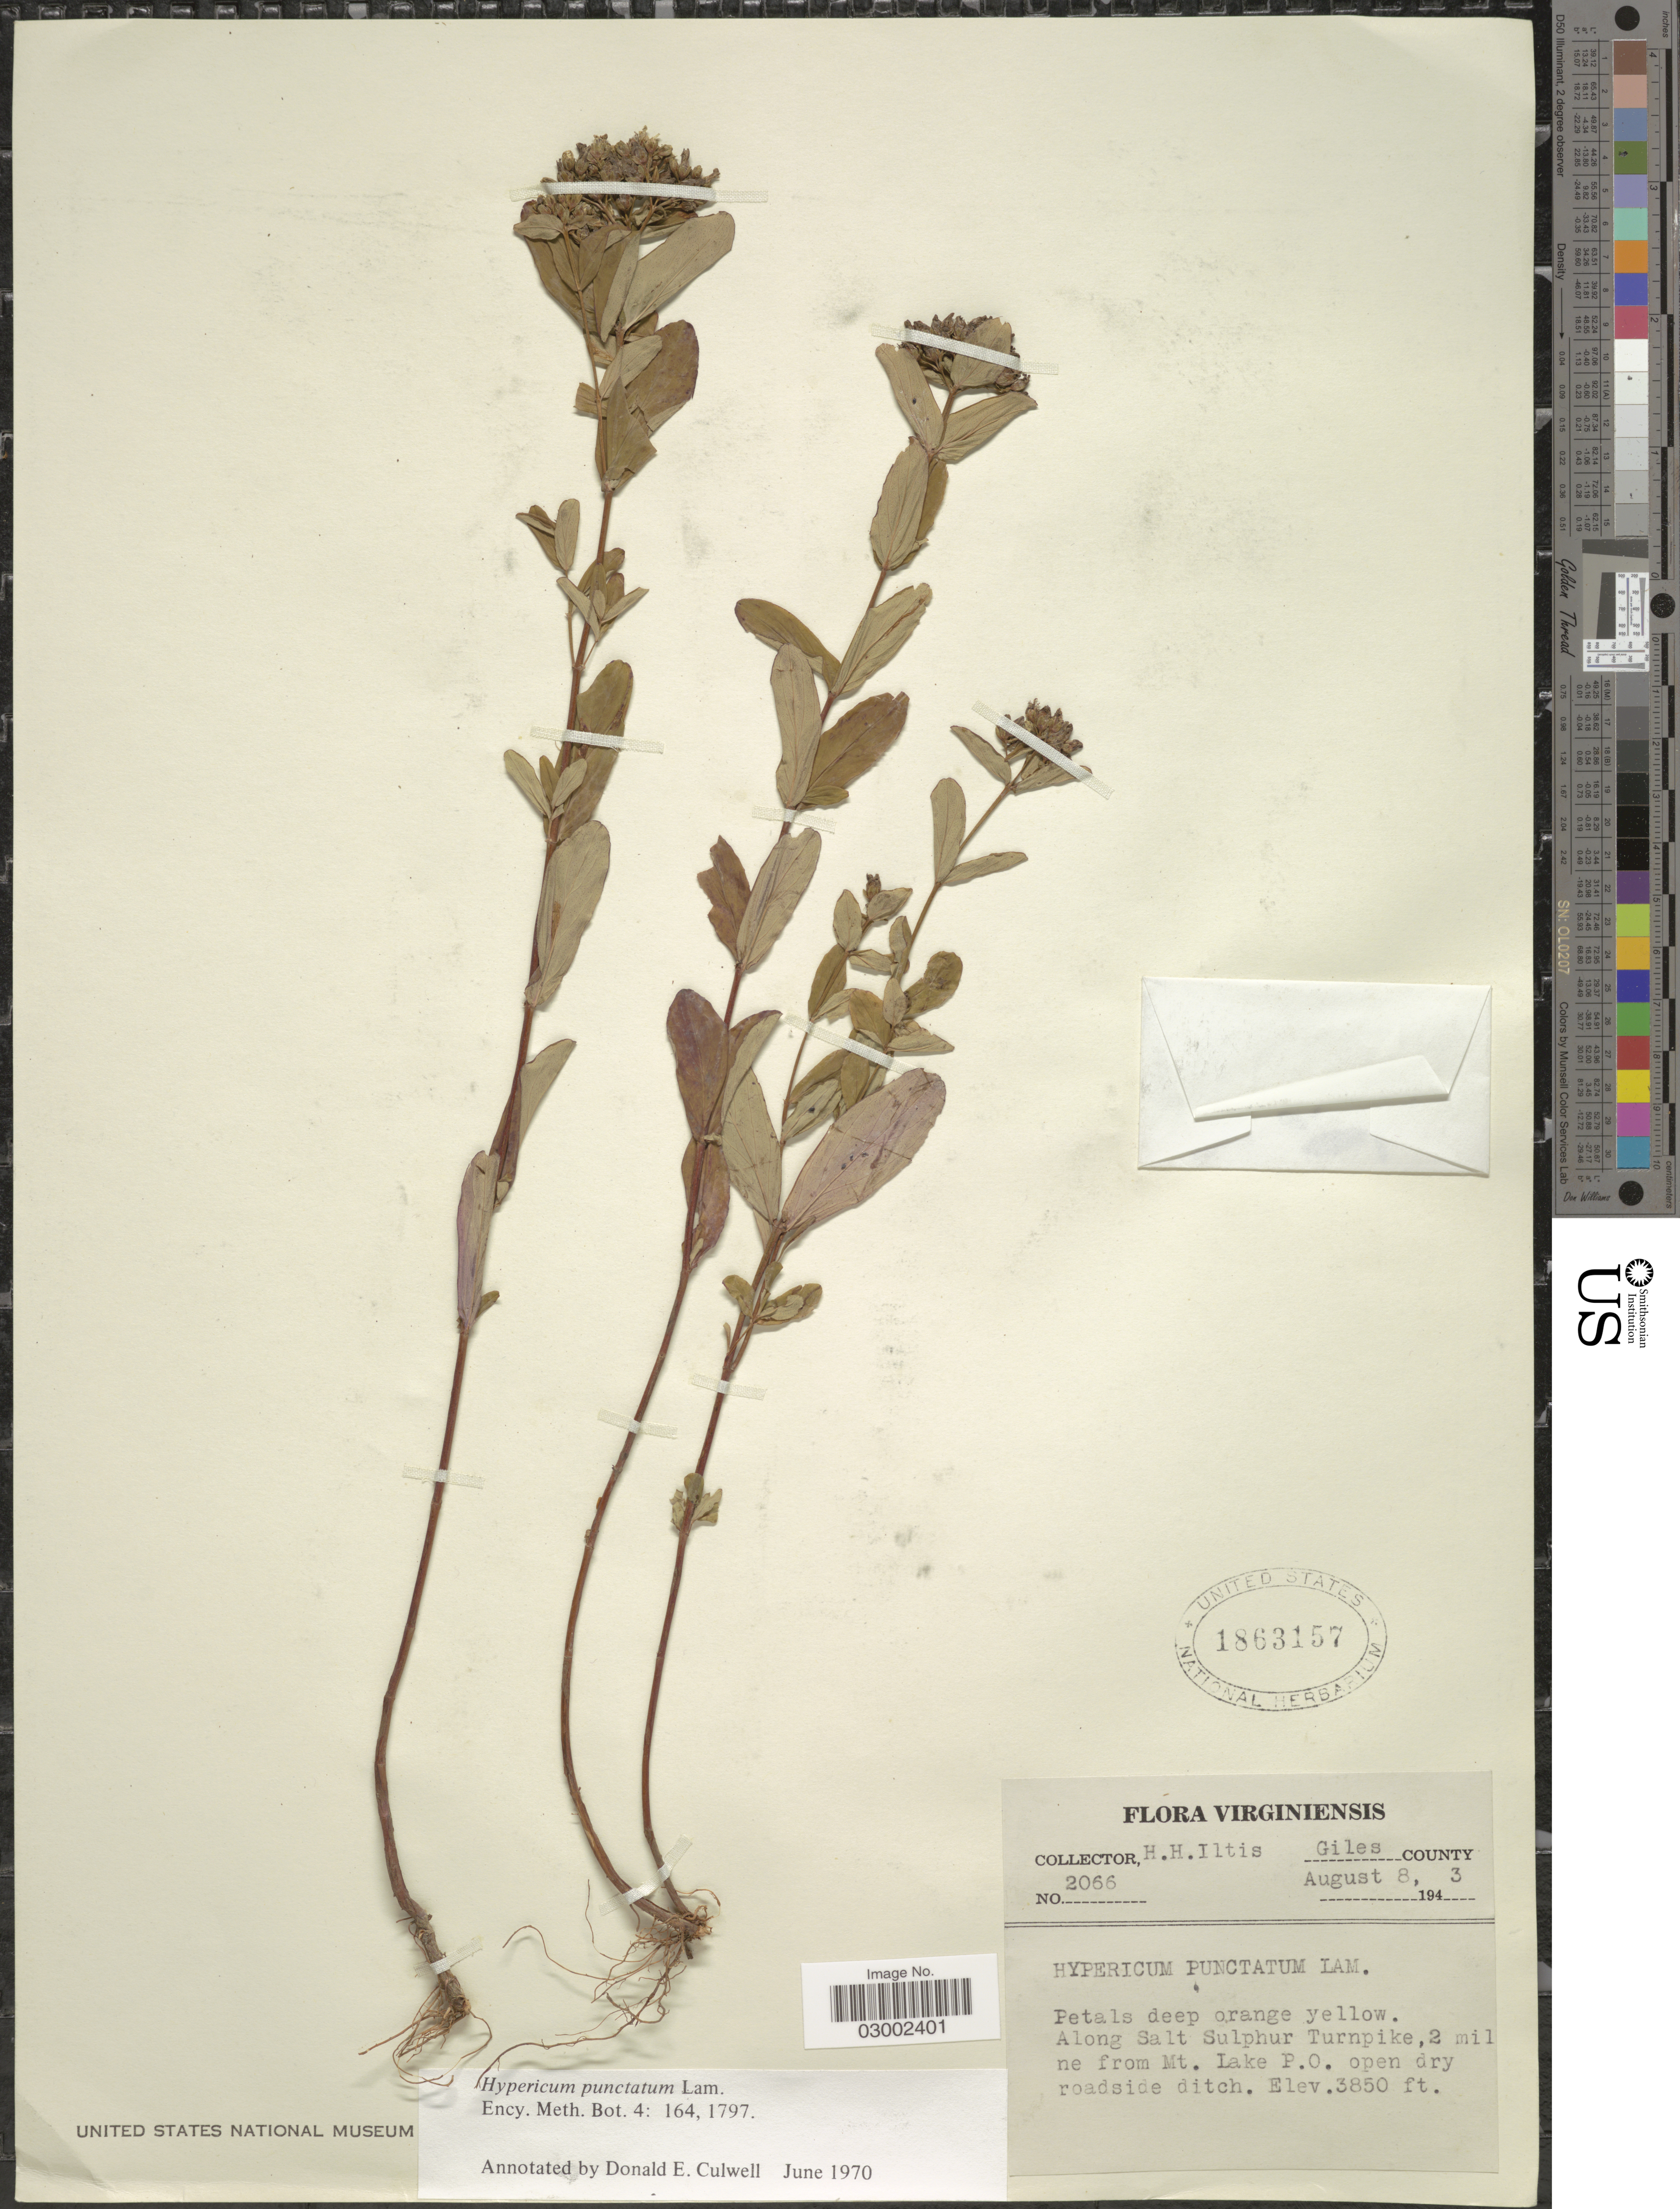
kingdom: Plantae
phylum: Tracheophyta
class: Magnoliopsida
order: Malpighiales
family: Hypericaceae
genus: Hypericum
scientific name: Hypericum punctatum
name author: Lam.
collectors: H. H. Iltis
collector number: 2066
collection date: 1943-08-08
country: United States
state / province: Virginia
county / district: Giles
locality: Virginiensis. Giles County. Along Salt Sulphur Turnpike, 2 mil ne from Mt. Lake P.O.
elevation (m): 1173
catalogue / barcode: US 1863157